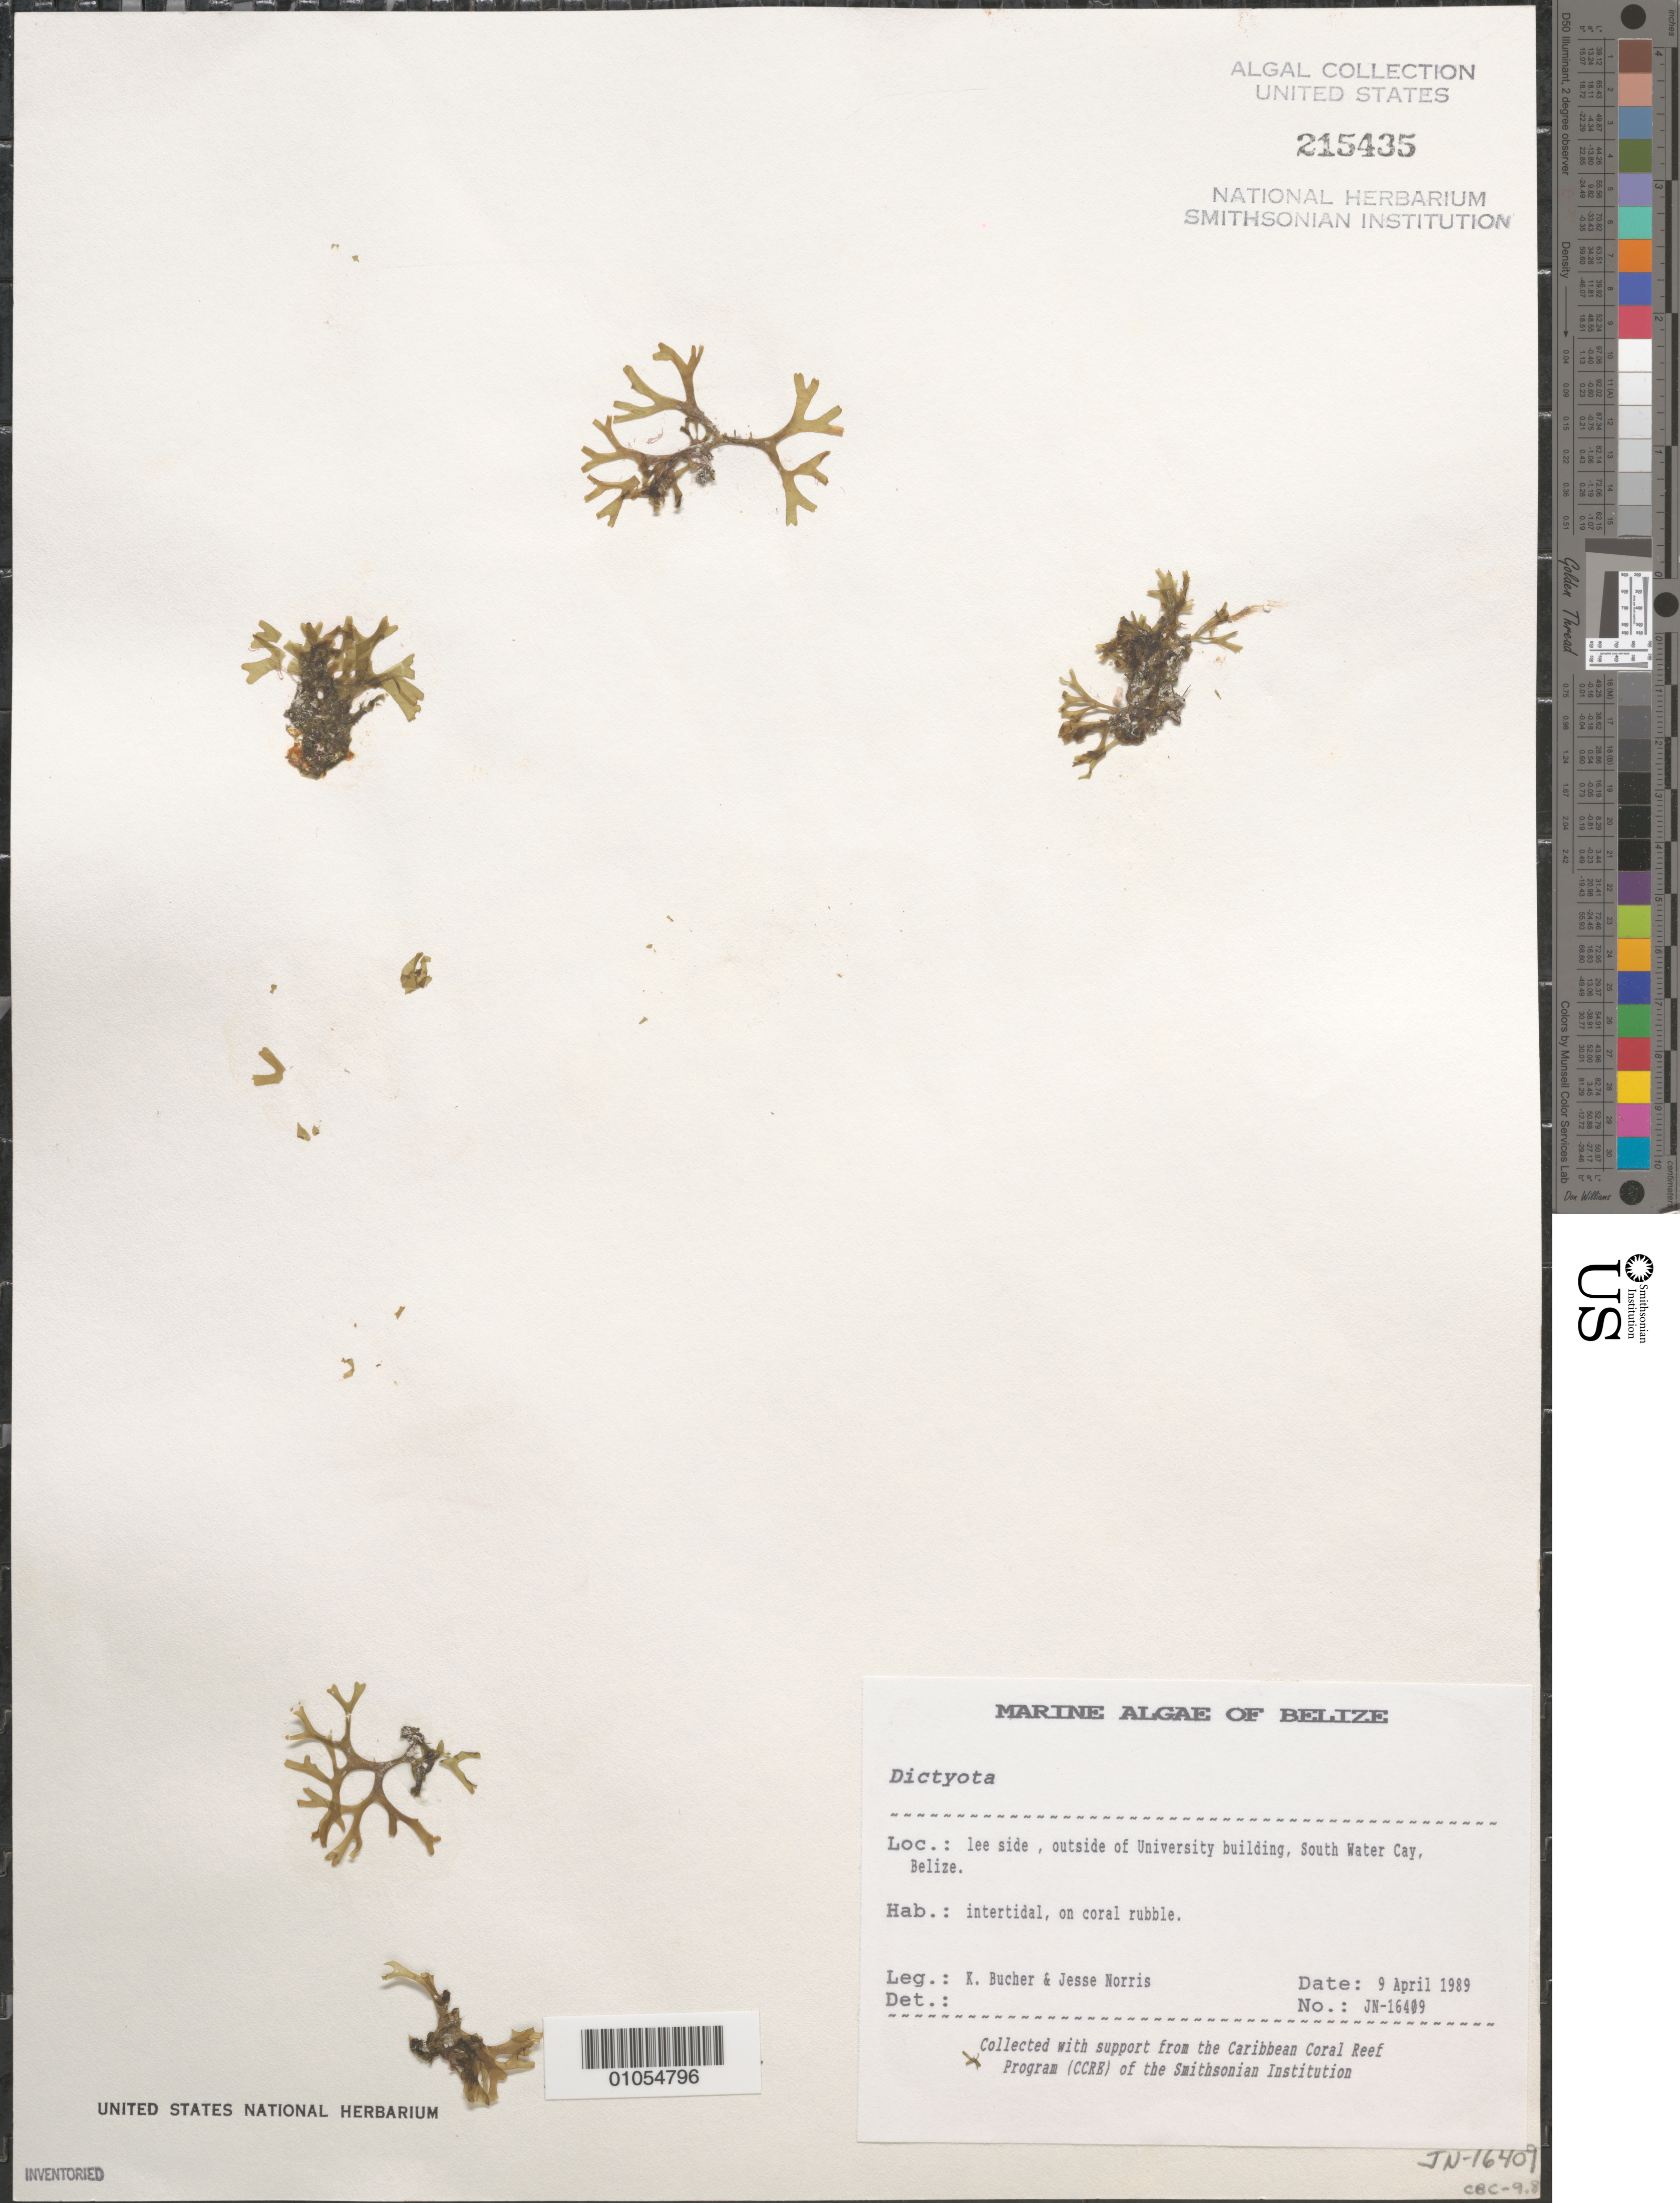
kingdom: Chromista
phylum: Ochrophyta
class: Phaeophyceae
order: Dictyotales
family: Dictyotaceae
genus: Dictyota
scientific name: Dictyota sp.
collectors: K. E. Bucher & J. A. Norris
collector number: JN-16409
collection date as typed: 09 Apr 1989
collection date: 1989-04-09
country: Belize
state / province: Stann Creek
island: South Water Cay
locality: Lee side, outside of University building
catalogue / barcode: US 215435